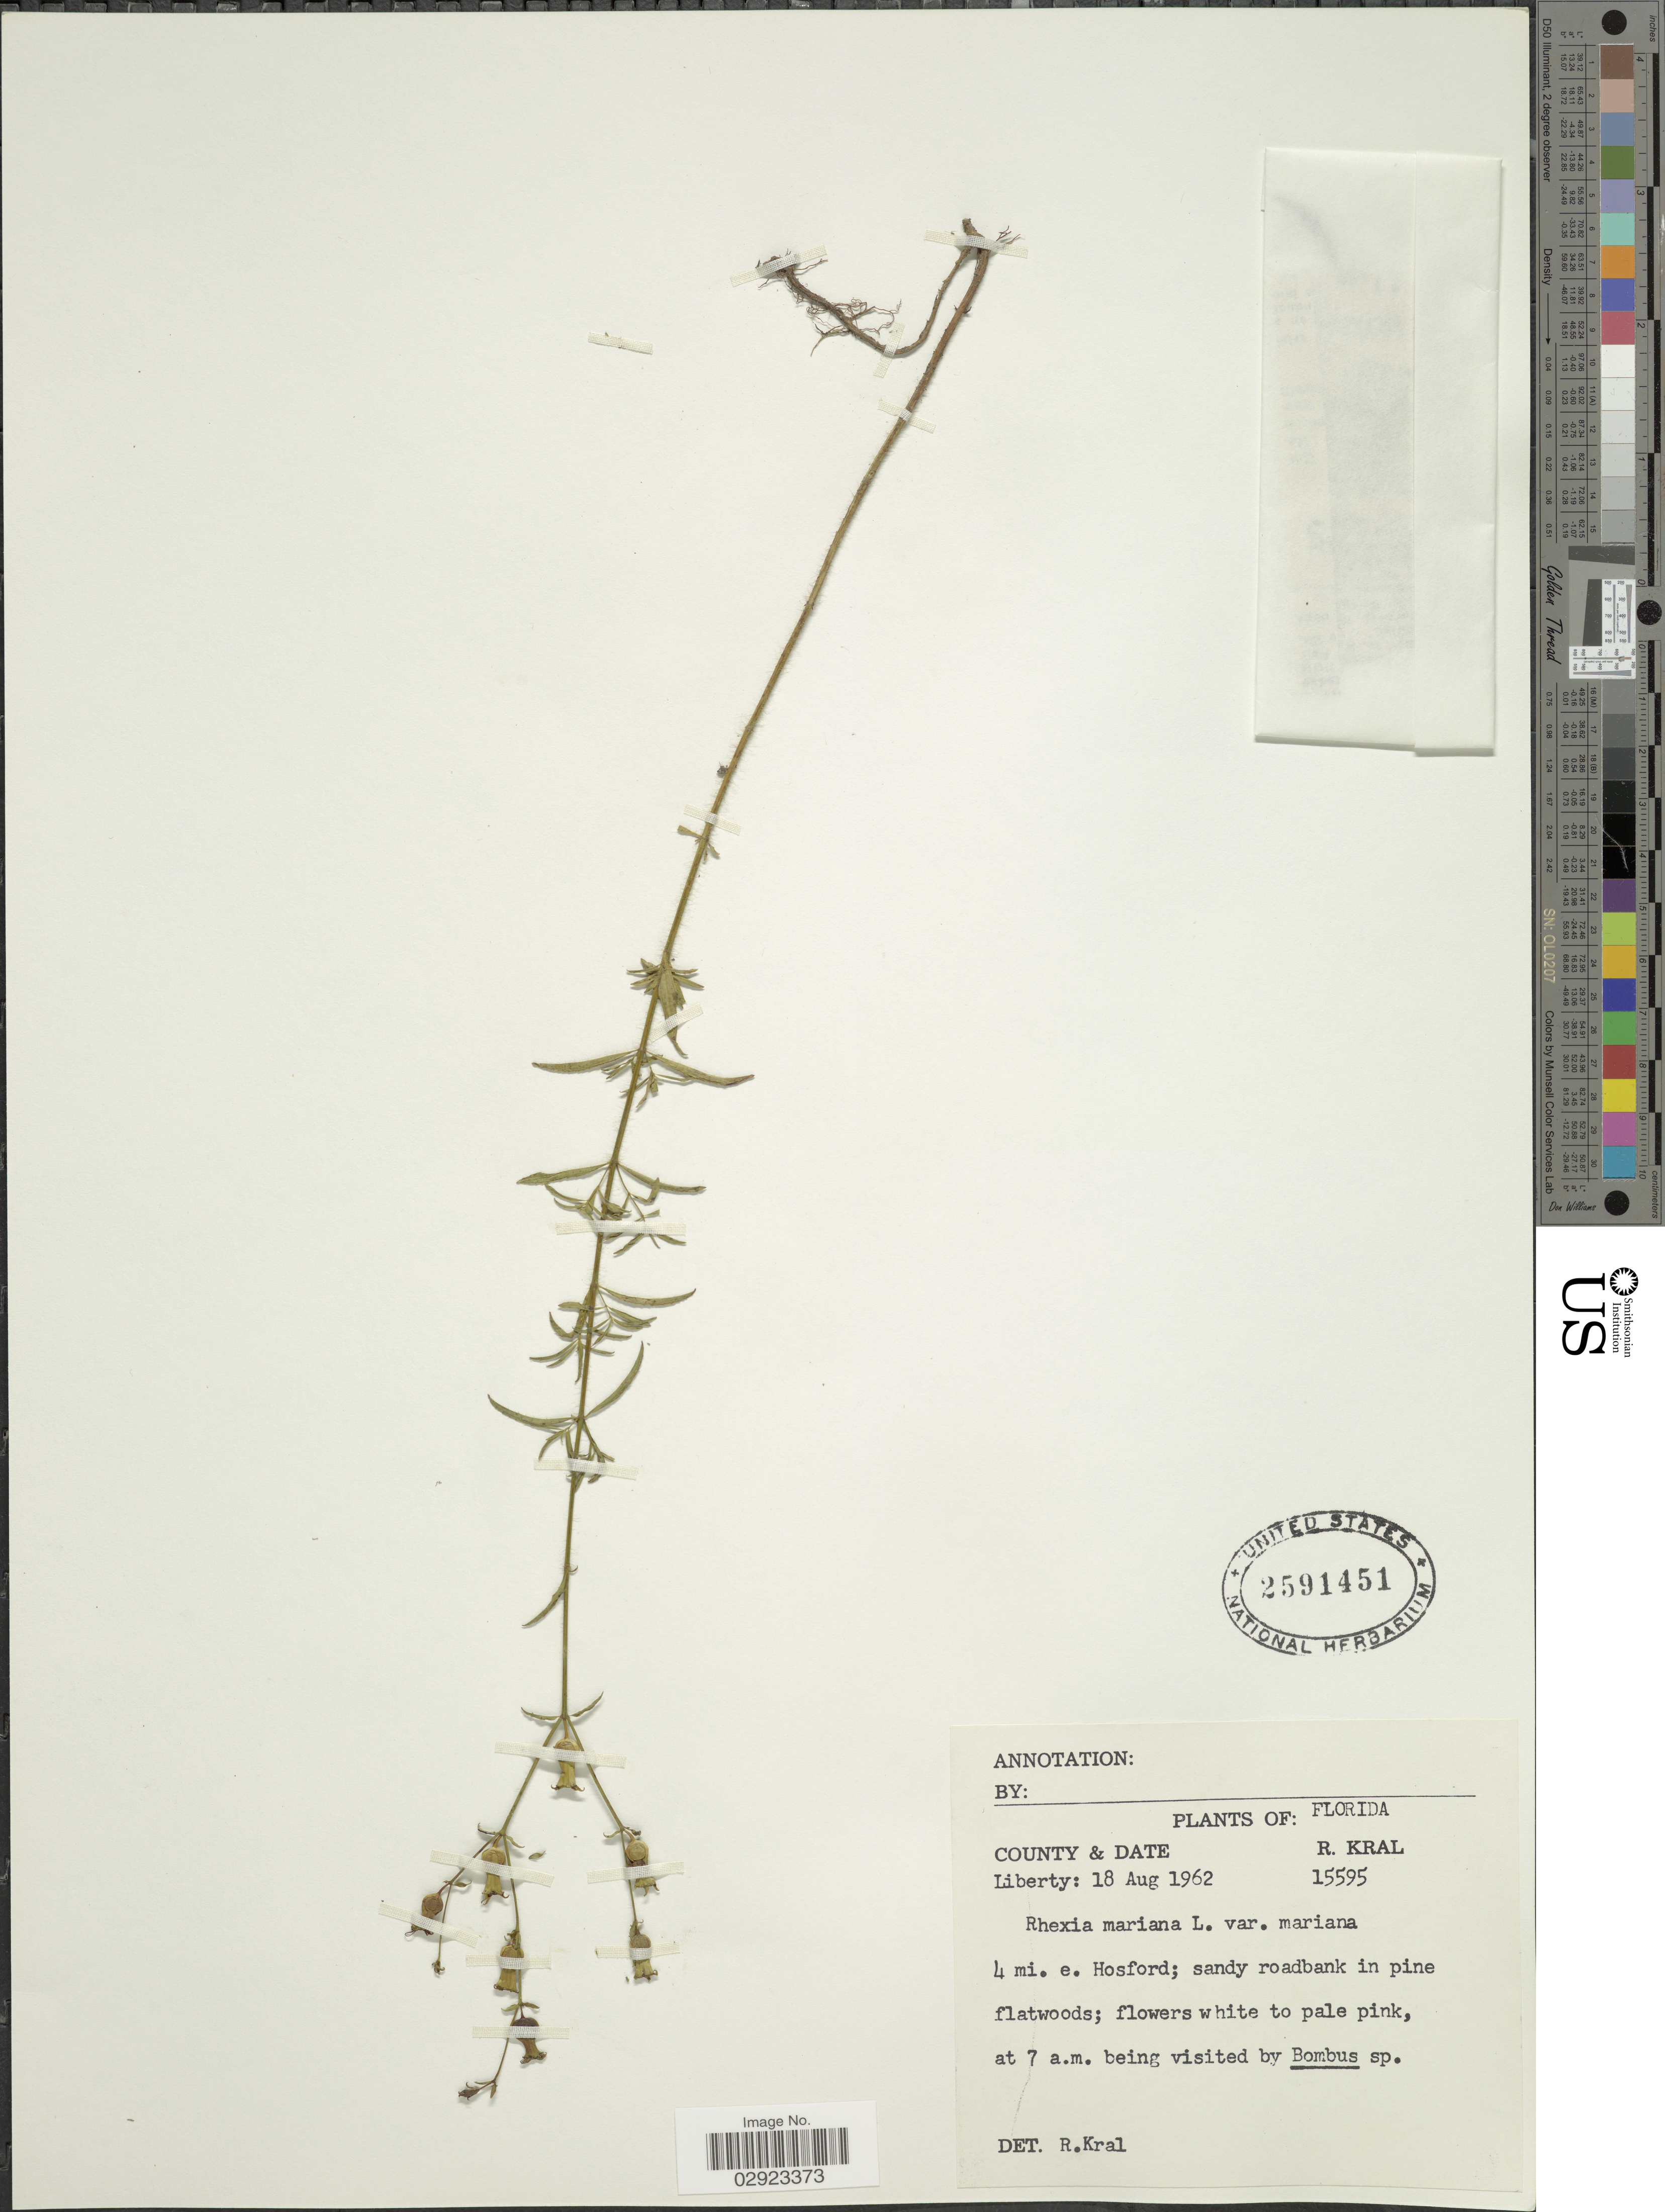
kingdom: Plantae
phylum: Tracheophyta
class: Magnoliopsida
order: Myrtales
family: Melastomataceae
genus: Rhexia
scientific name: Rhexia mariana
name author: L.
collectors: R. Kral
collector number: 15595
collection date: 1962-08-18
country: United States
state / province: Florida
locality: County Liberty, 4 mi. e. Hosford.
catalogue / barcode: US 2591451